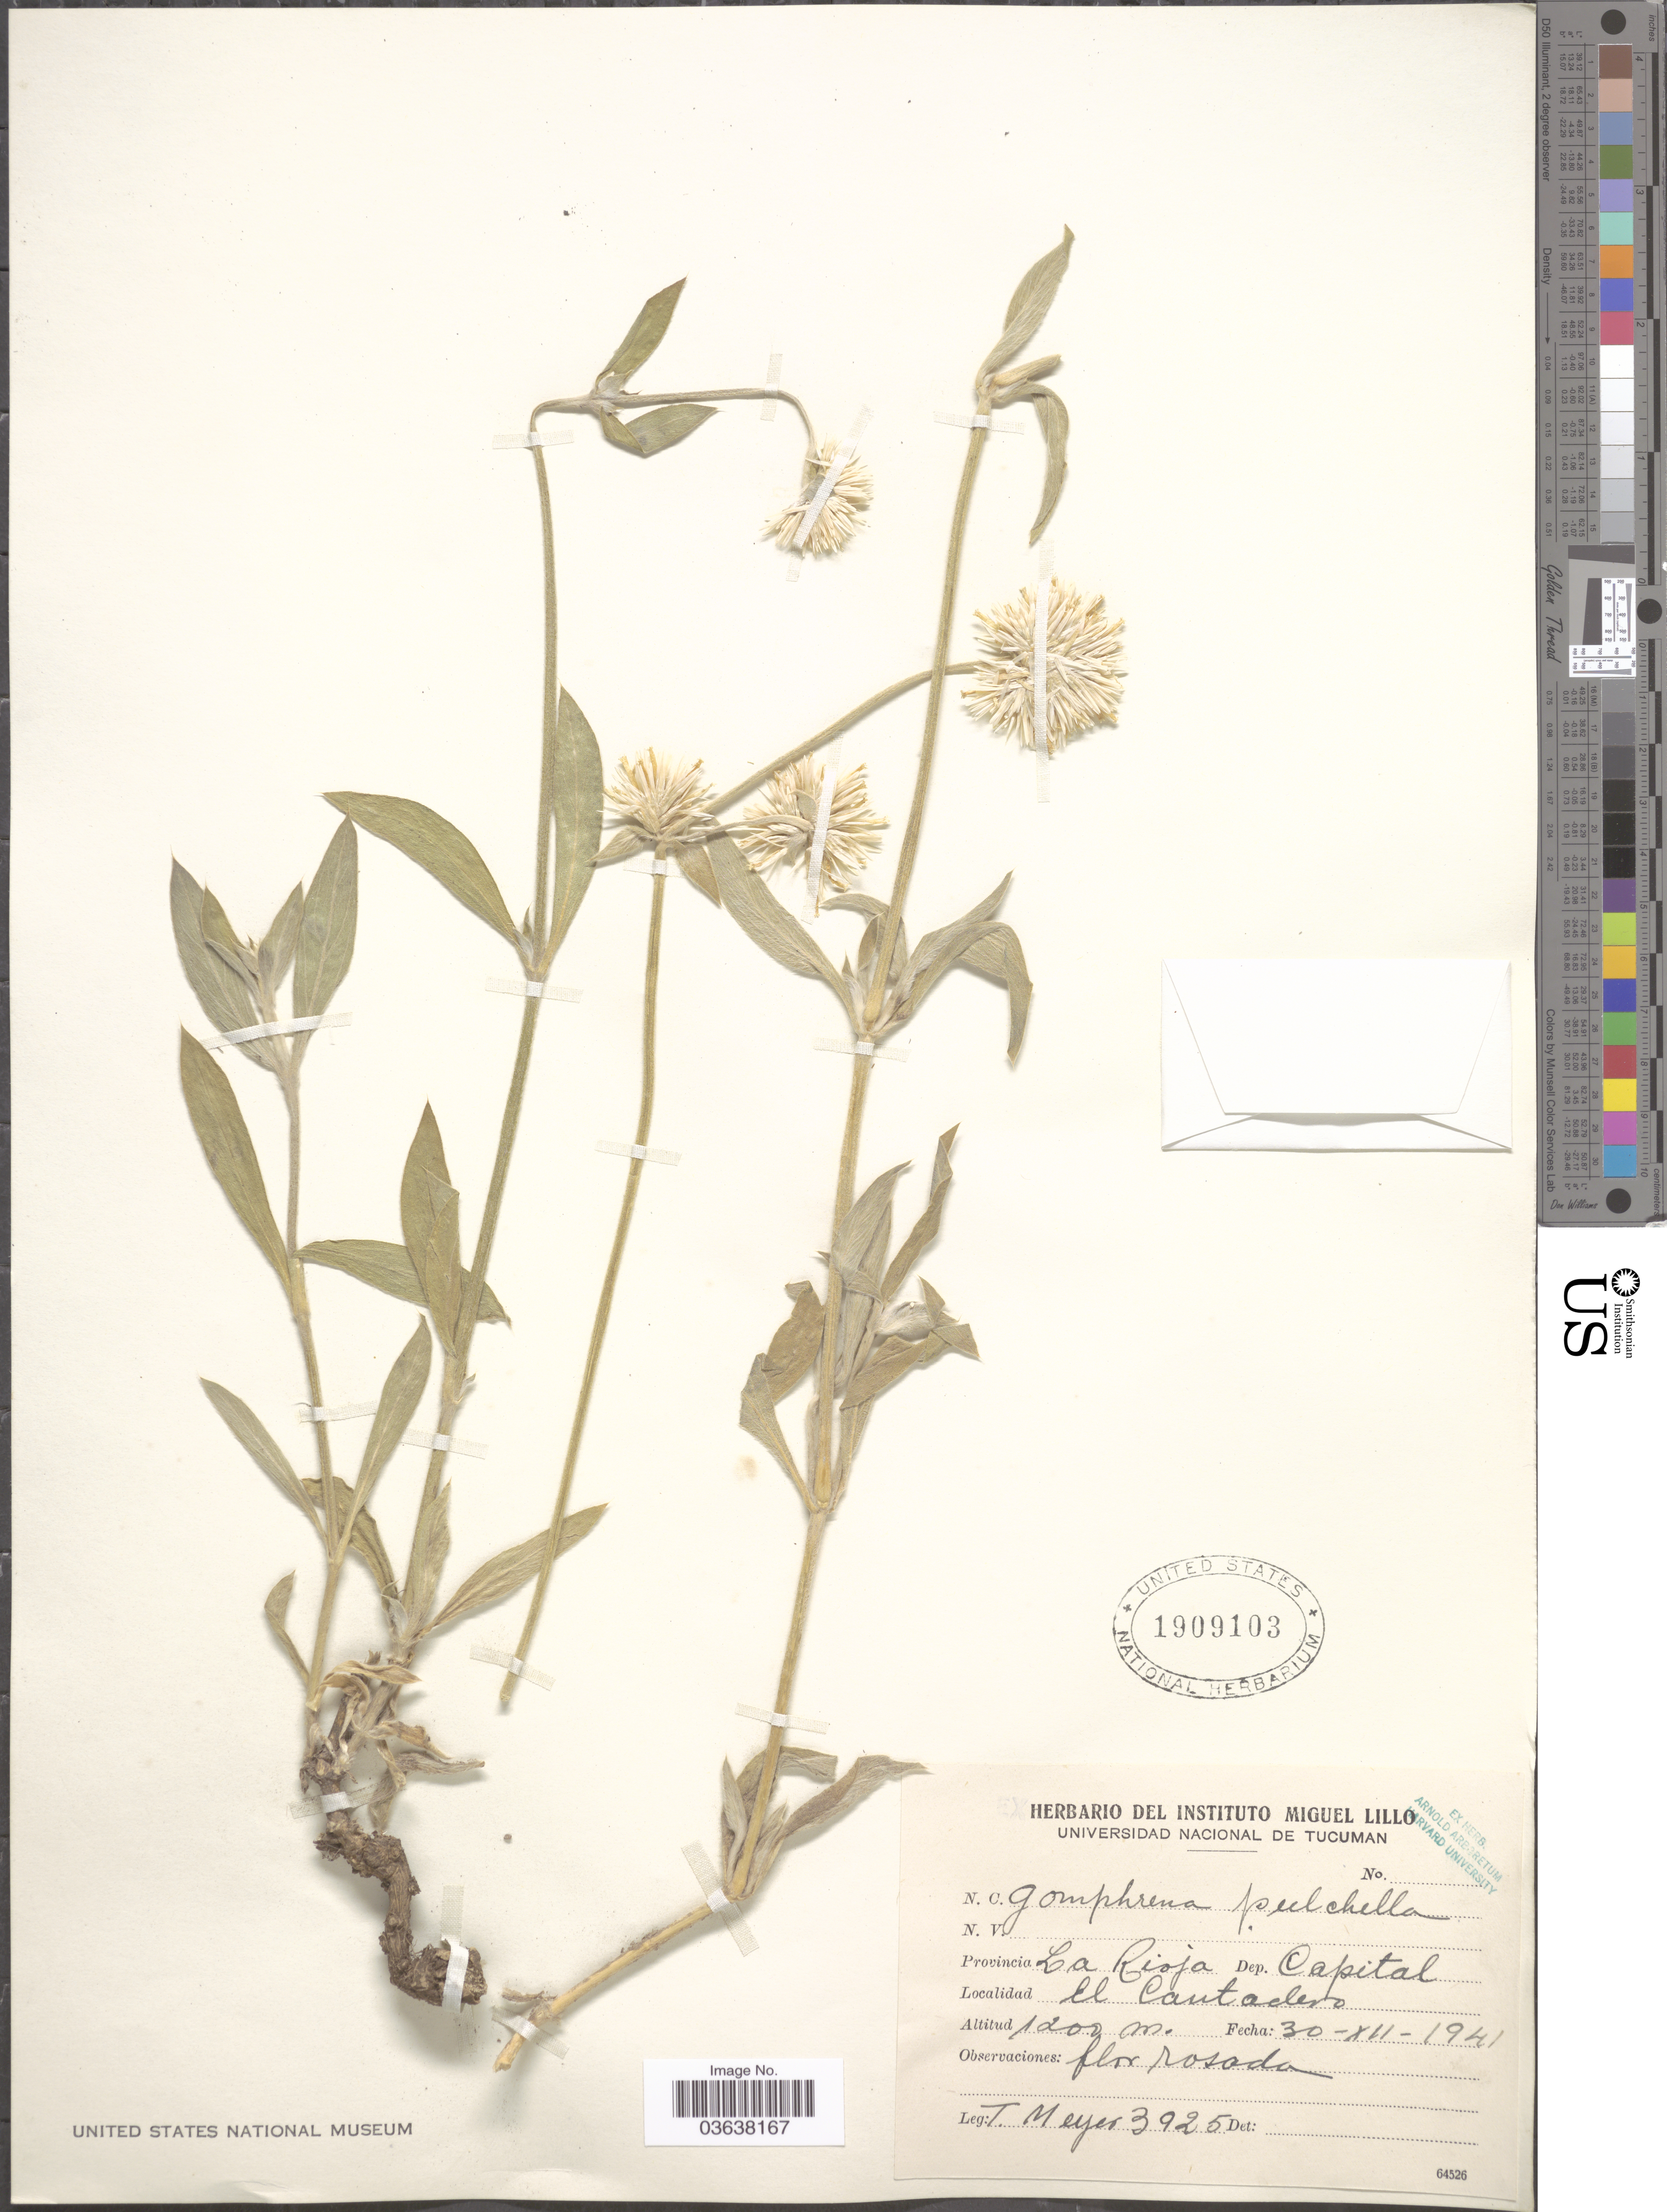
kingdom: Plantae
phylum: Tracheophyta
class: Magnoliopsida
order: Caryophyllales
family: Amaranthaceae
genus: Gomphrena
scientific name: Gomphrena pulchella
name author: Mart.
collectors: T. Meyer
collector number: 3925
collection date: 1941-12-30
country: Argentina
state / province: La Rioja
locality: Dep. Capital, El Cantadero.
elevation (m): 1200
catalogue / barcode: US 1909103